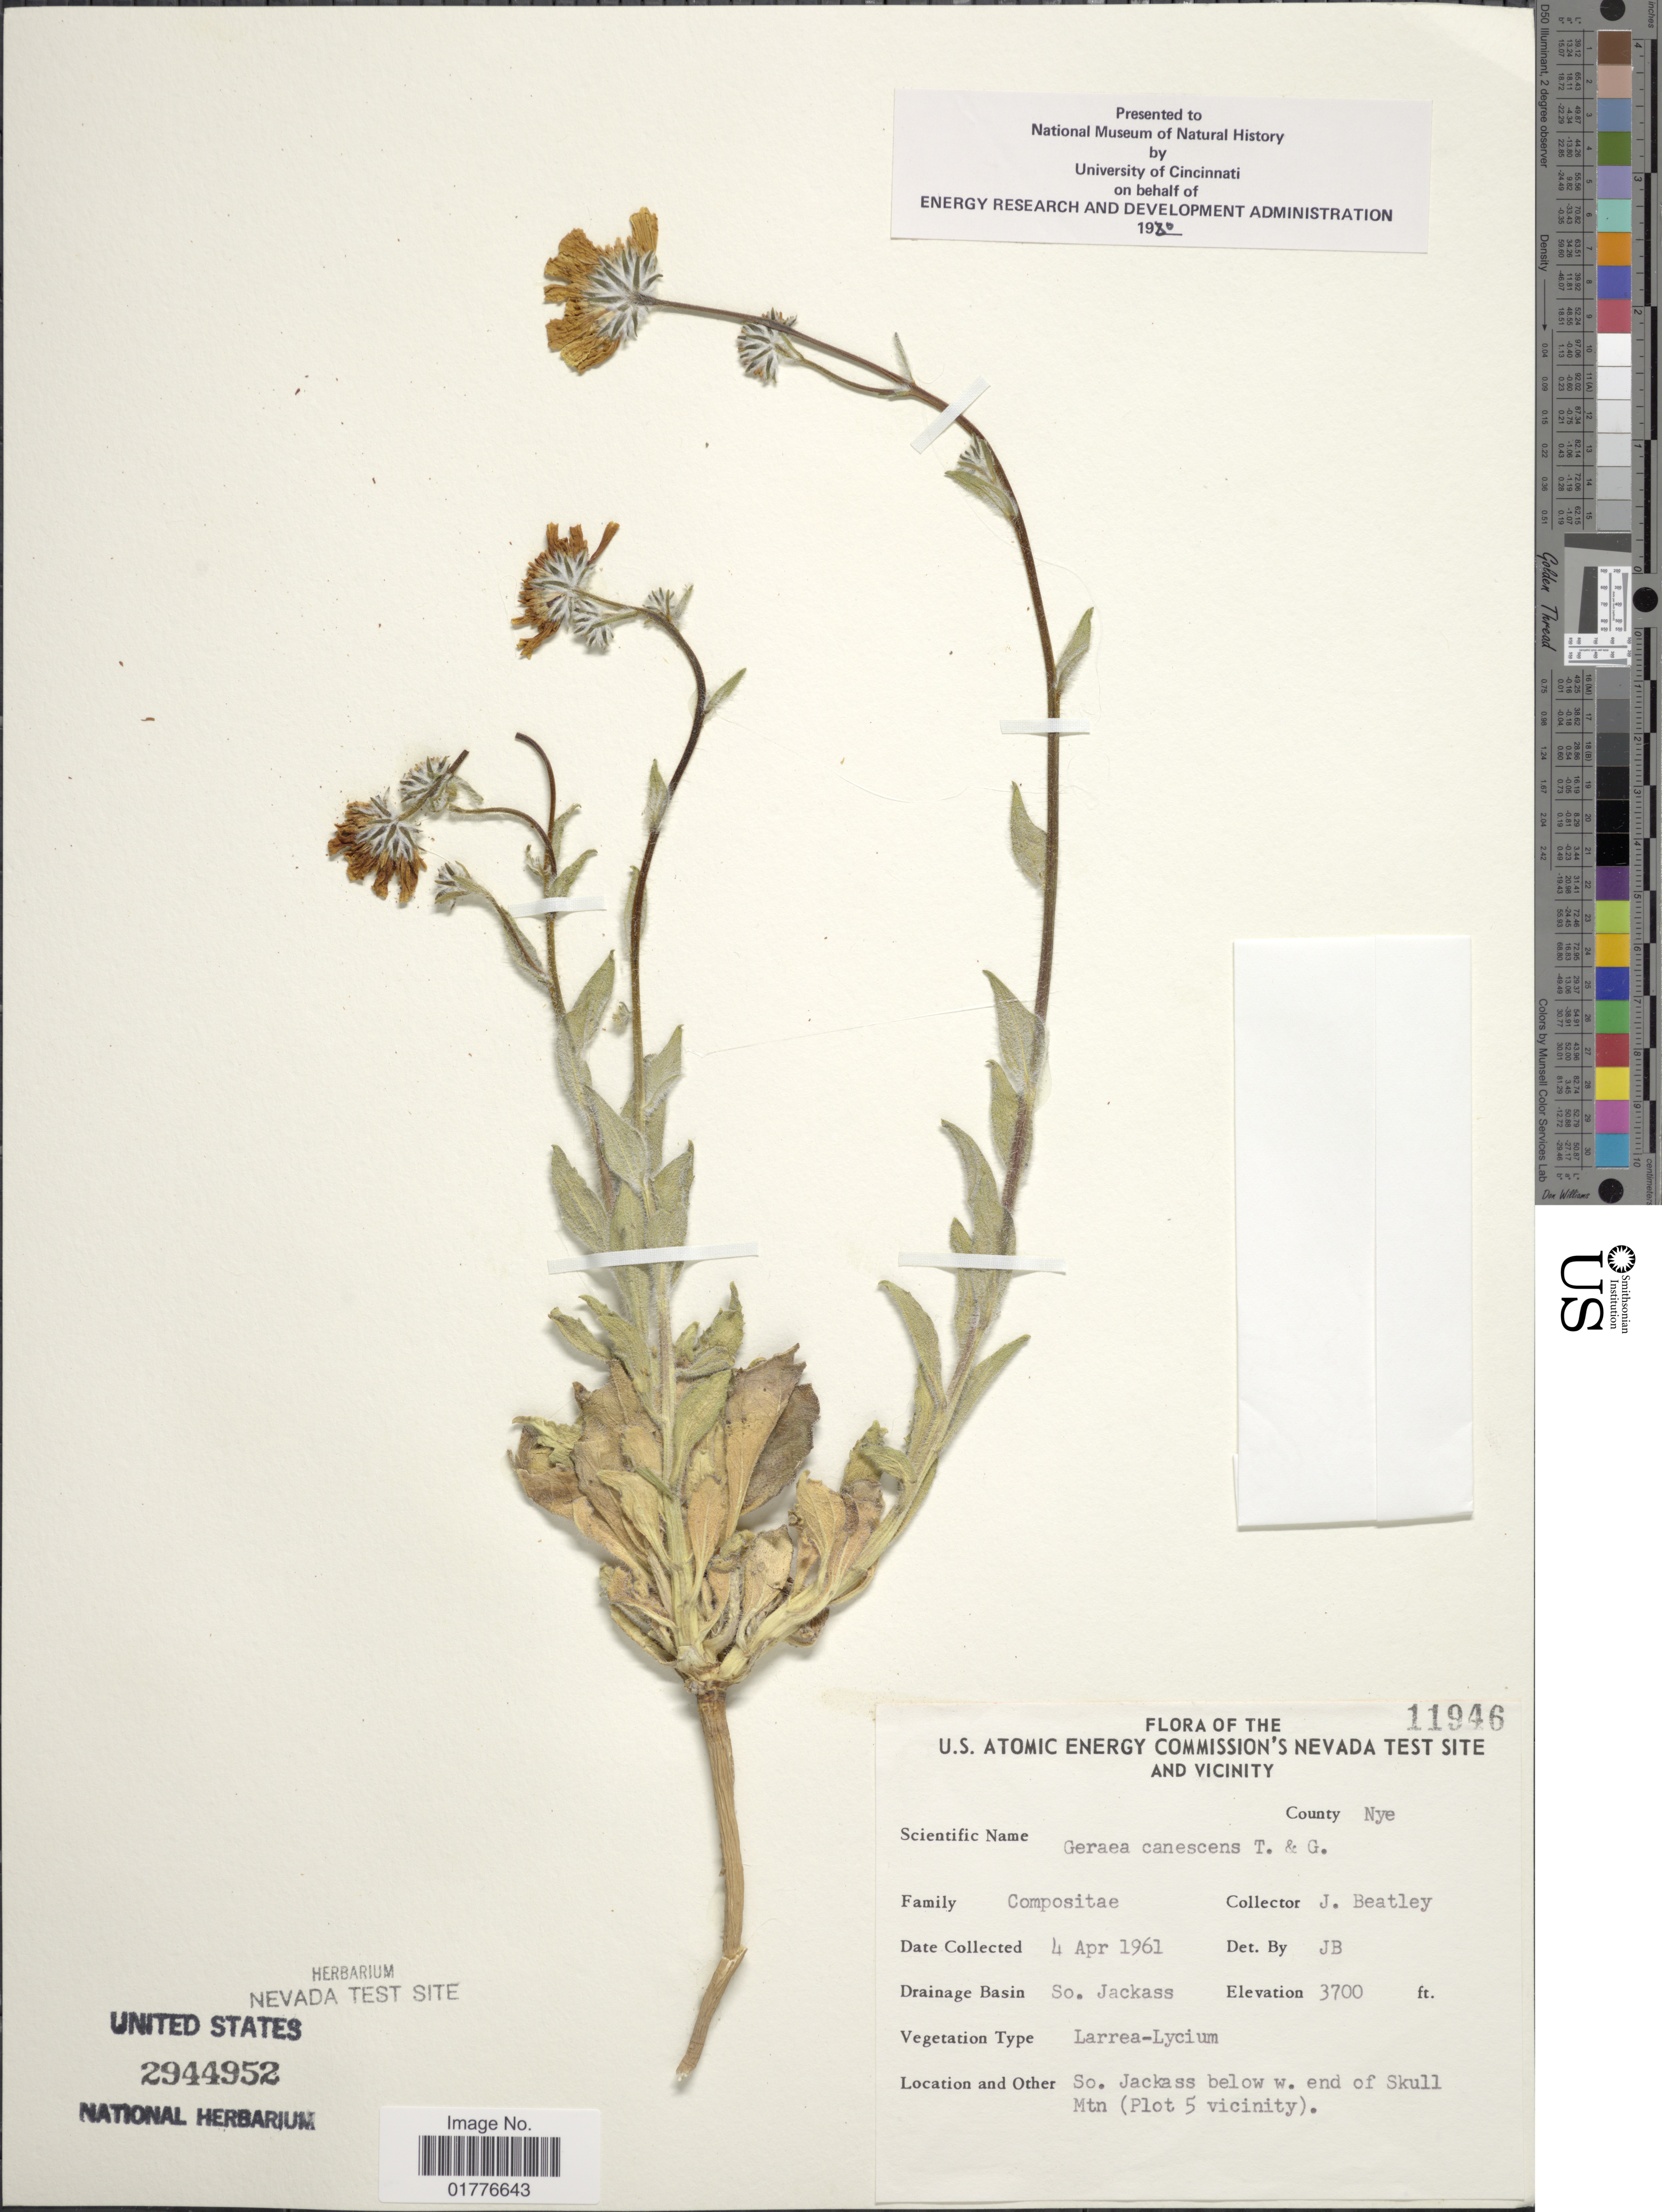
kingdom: Plantae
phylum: Tracheophyta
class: Magnoliopsida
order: Asterales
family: Asteraceae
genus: Geraea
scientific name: Geraea canescens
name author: Torr. & A. Gray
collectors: J. C. Beatley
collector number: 11946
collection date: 1961-04-04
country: United States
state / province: Nevada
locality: U.S Atomic Energy Commision Nevada Test Site and vicinity. County Nye. So. Jackass below w. end of Skull Mtn (Plot 5 vicinity)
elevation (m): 1128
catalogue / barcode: US 2944952